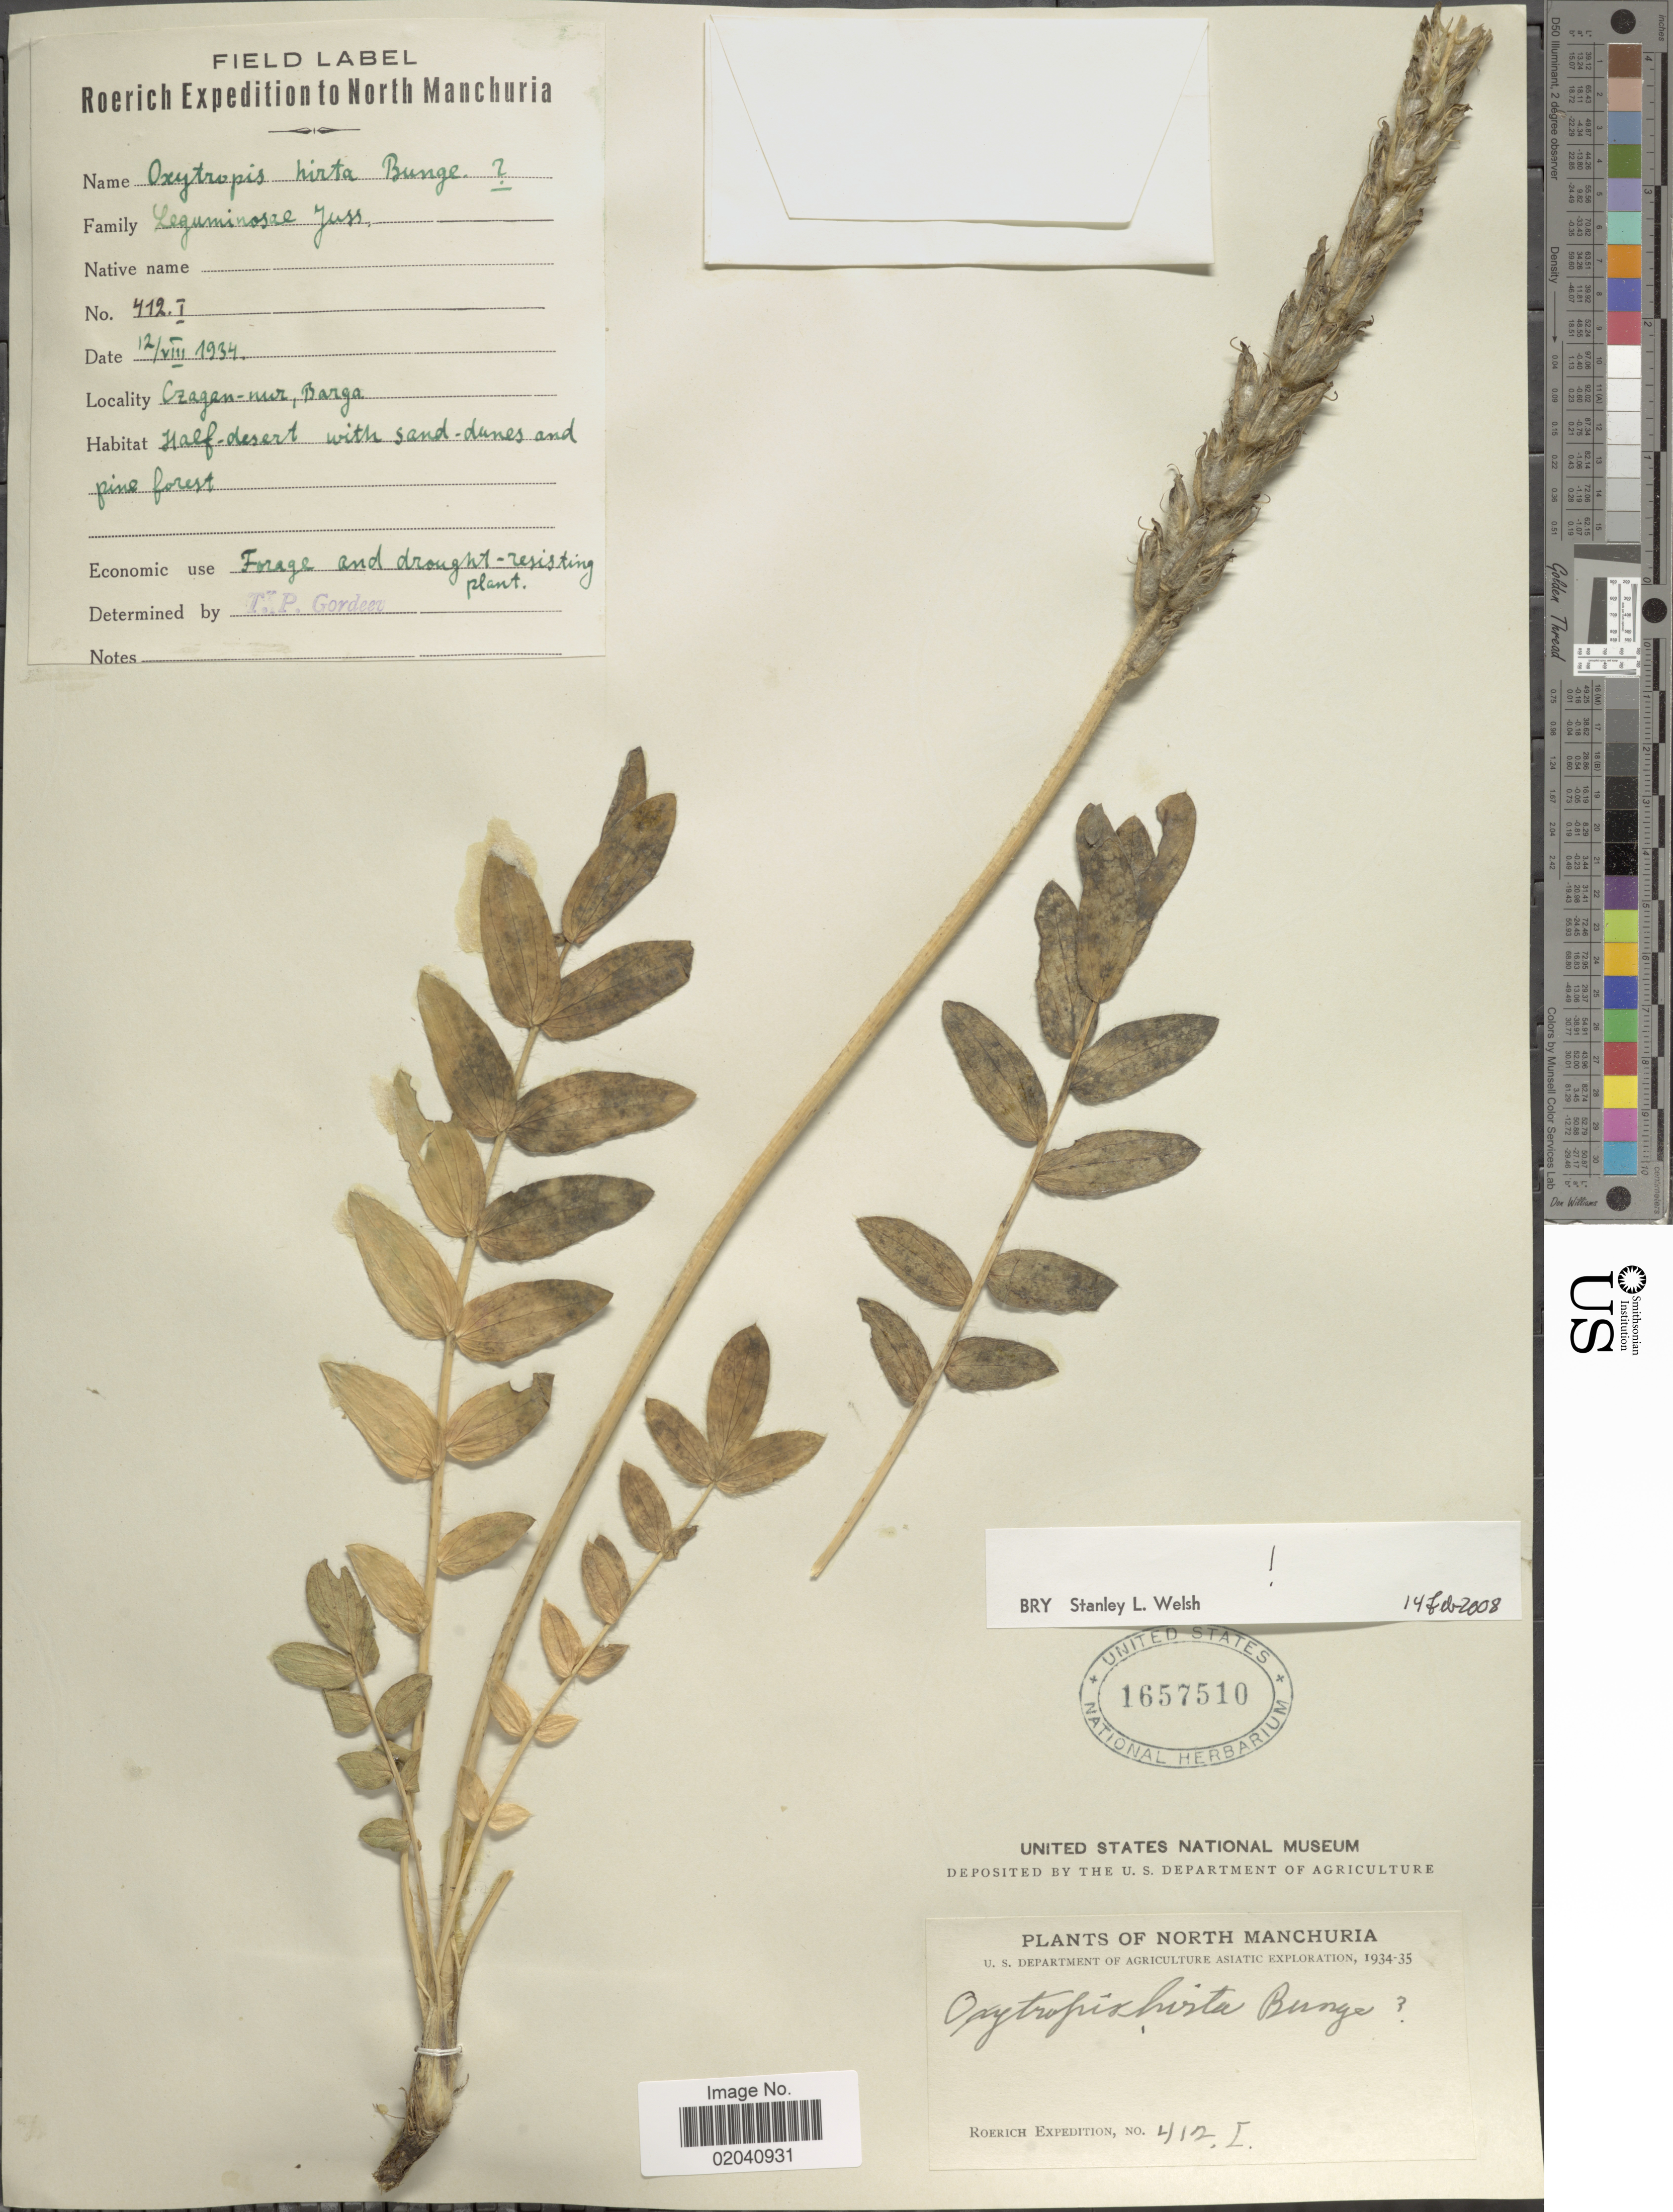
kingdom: Plantae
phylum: Tracheophyta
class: Magnoliopsida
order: Fabales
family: Fabaceae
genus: Oxytropis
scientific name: Oxytropis hirta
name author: Bunge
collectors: Roerich Expedition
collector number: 412/1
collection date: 1934-08-12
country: China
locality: North Manchuria, Czagan-nur, Barga, half-desert with sand-dunes and pine forest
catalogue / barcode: US 1657510